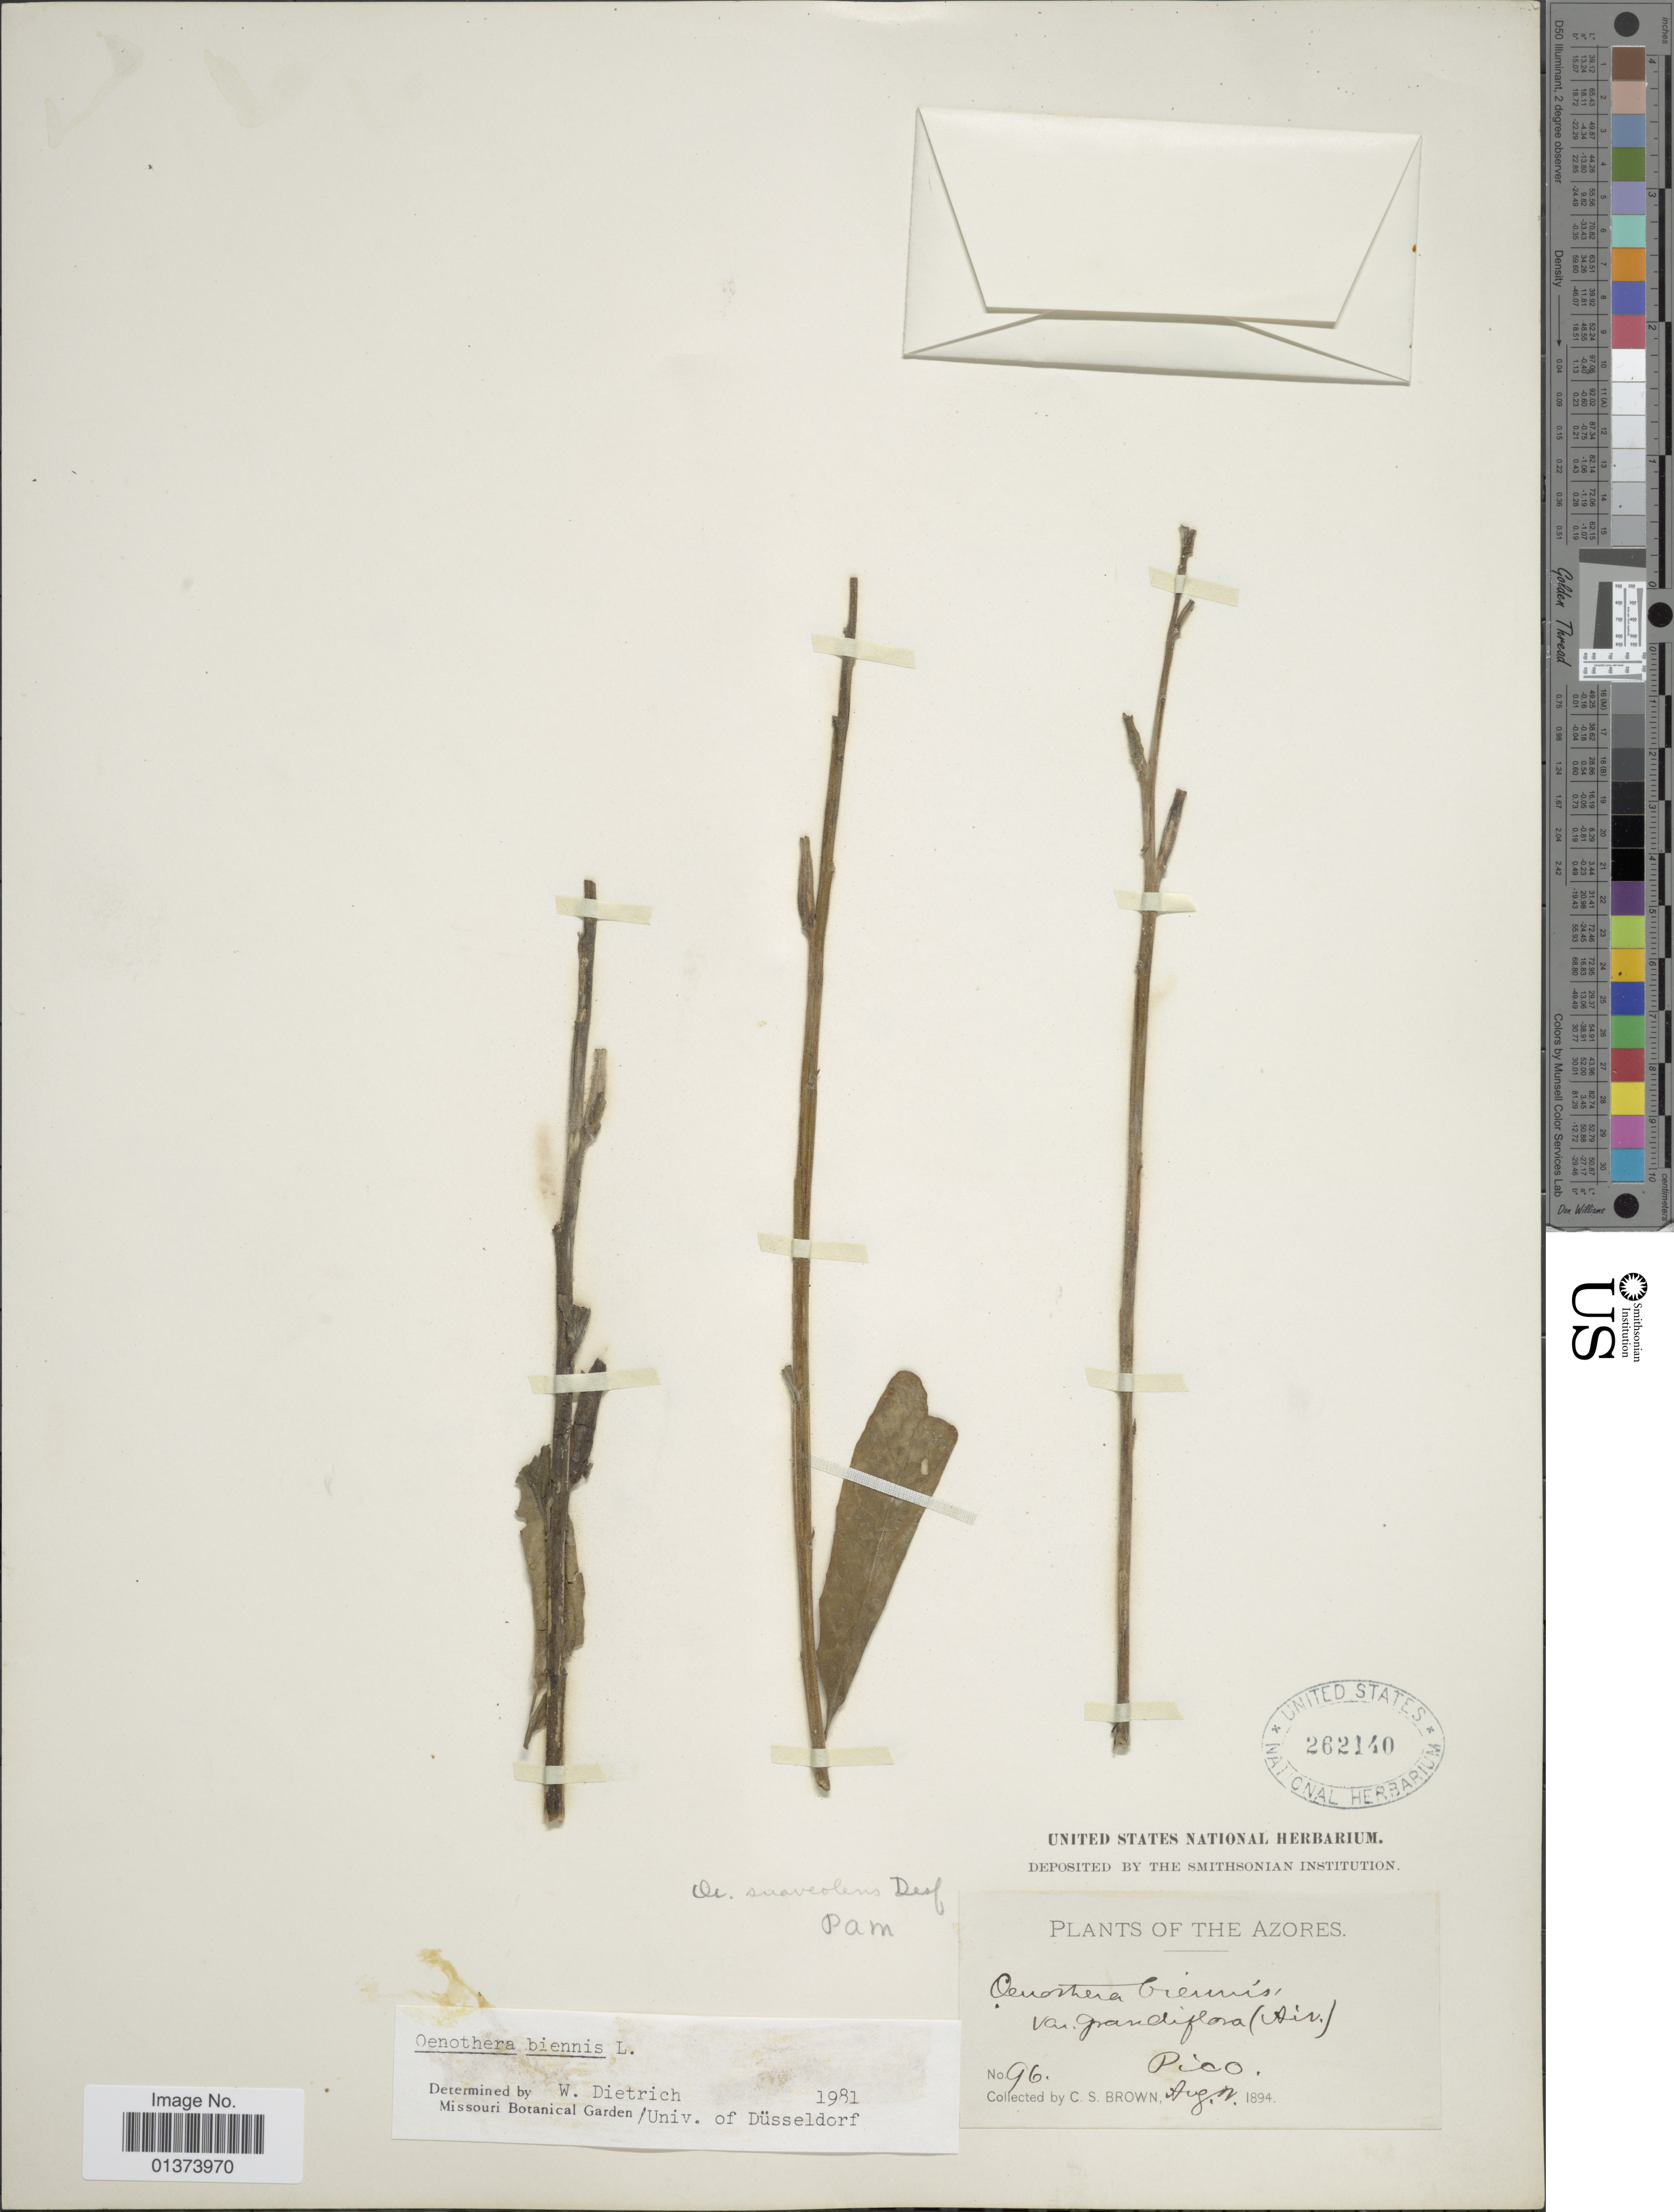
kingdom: Plantae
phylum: Tracheophyta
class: Magnoliopsida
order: Myrtales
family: Onagraceae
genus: Oenothera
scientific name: Oenothera biennis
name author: L.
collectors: C. S. Brown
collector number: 96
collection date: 1894-08-12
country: Portugal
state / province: Azores (Aut. Reg.)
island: Pico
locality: Pico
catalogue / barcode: US 262140